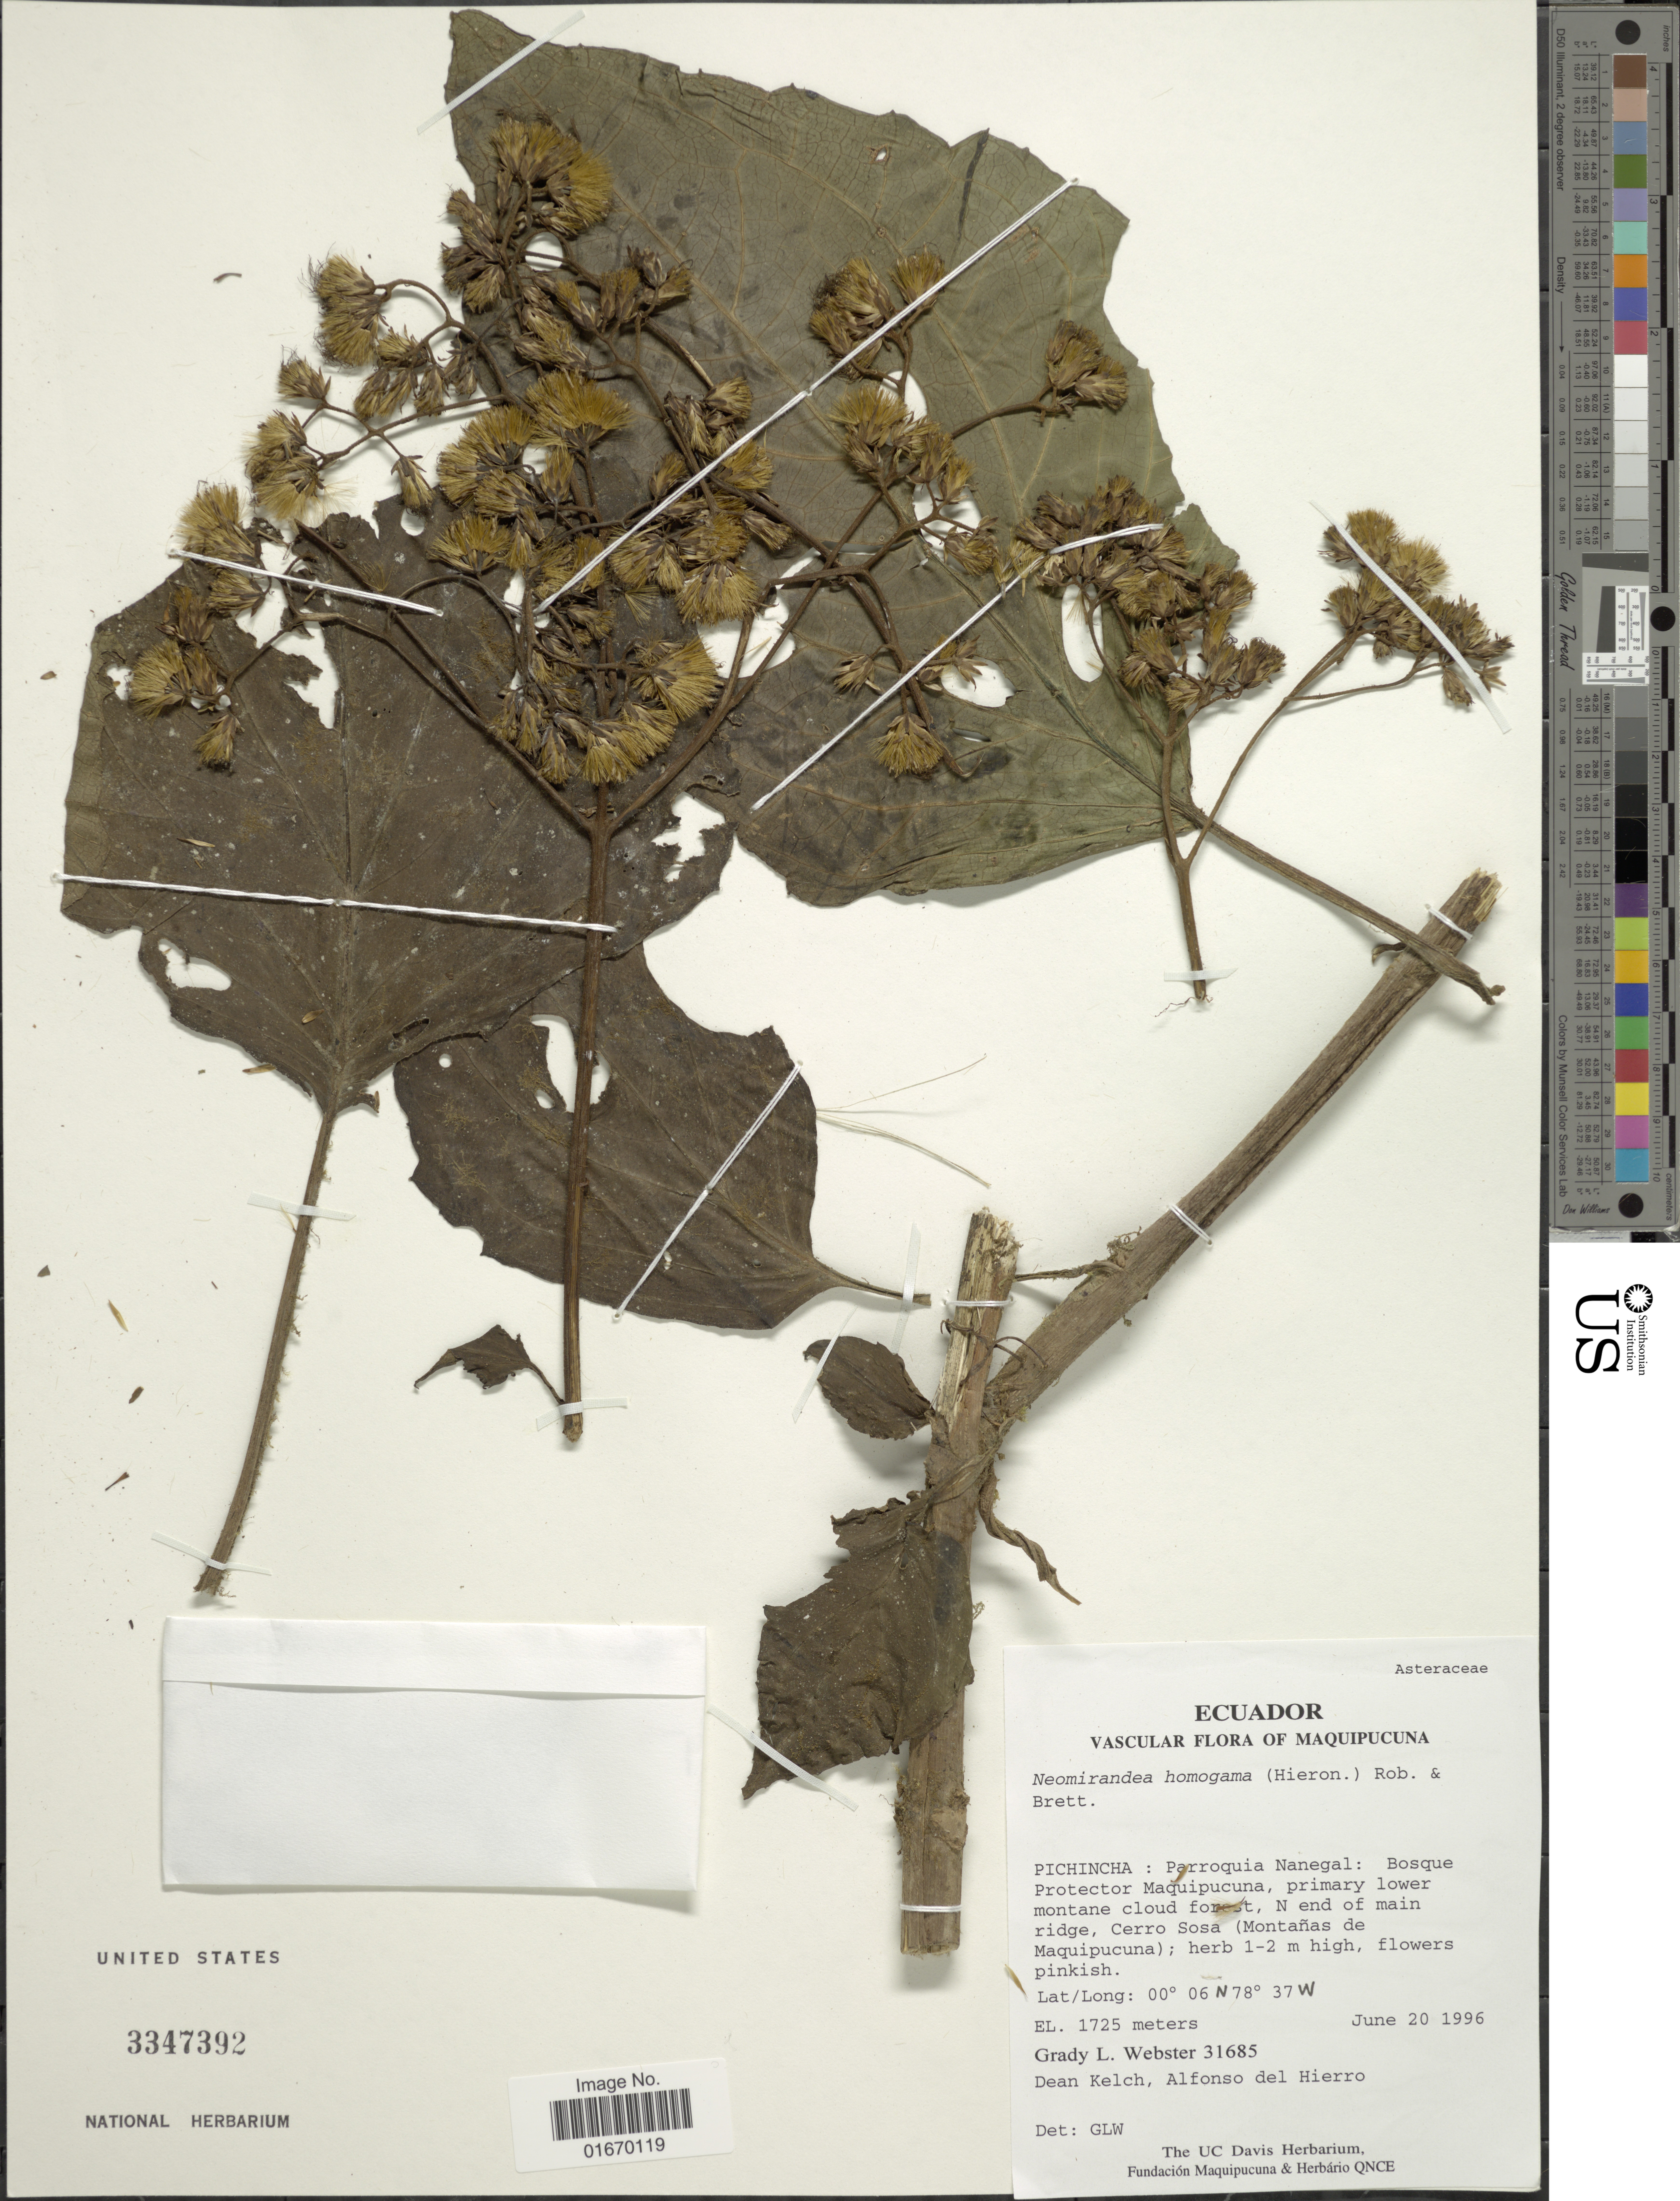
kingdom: Plantae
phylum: Tracheophyta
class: Magnoliopsida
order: Asterales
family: Asteraceae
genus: Neomirandea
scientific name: Neomirandea homogama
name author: (Hieron.) H. Rob.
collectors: G. L. Webster, D. Kelch & A. Del Hierro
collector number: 31685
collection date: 1996-06-20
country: Ecuador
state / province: Pichincha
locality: Parroquia Nanegal,Bosque Protector Maquipucuna,N end of main ridge, Cerro Sosa (Montanas de Maquipucuna)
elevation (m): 1725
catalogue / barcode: US 3347392